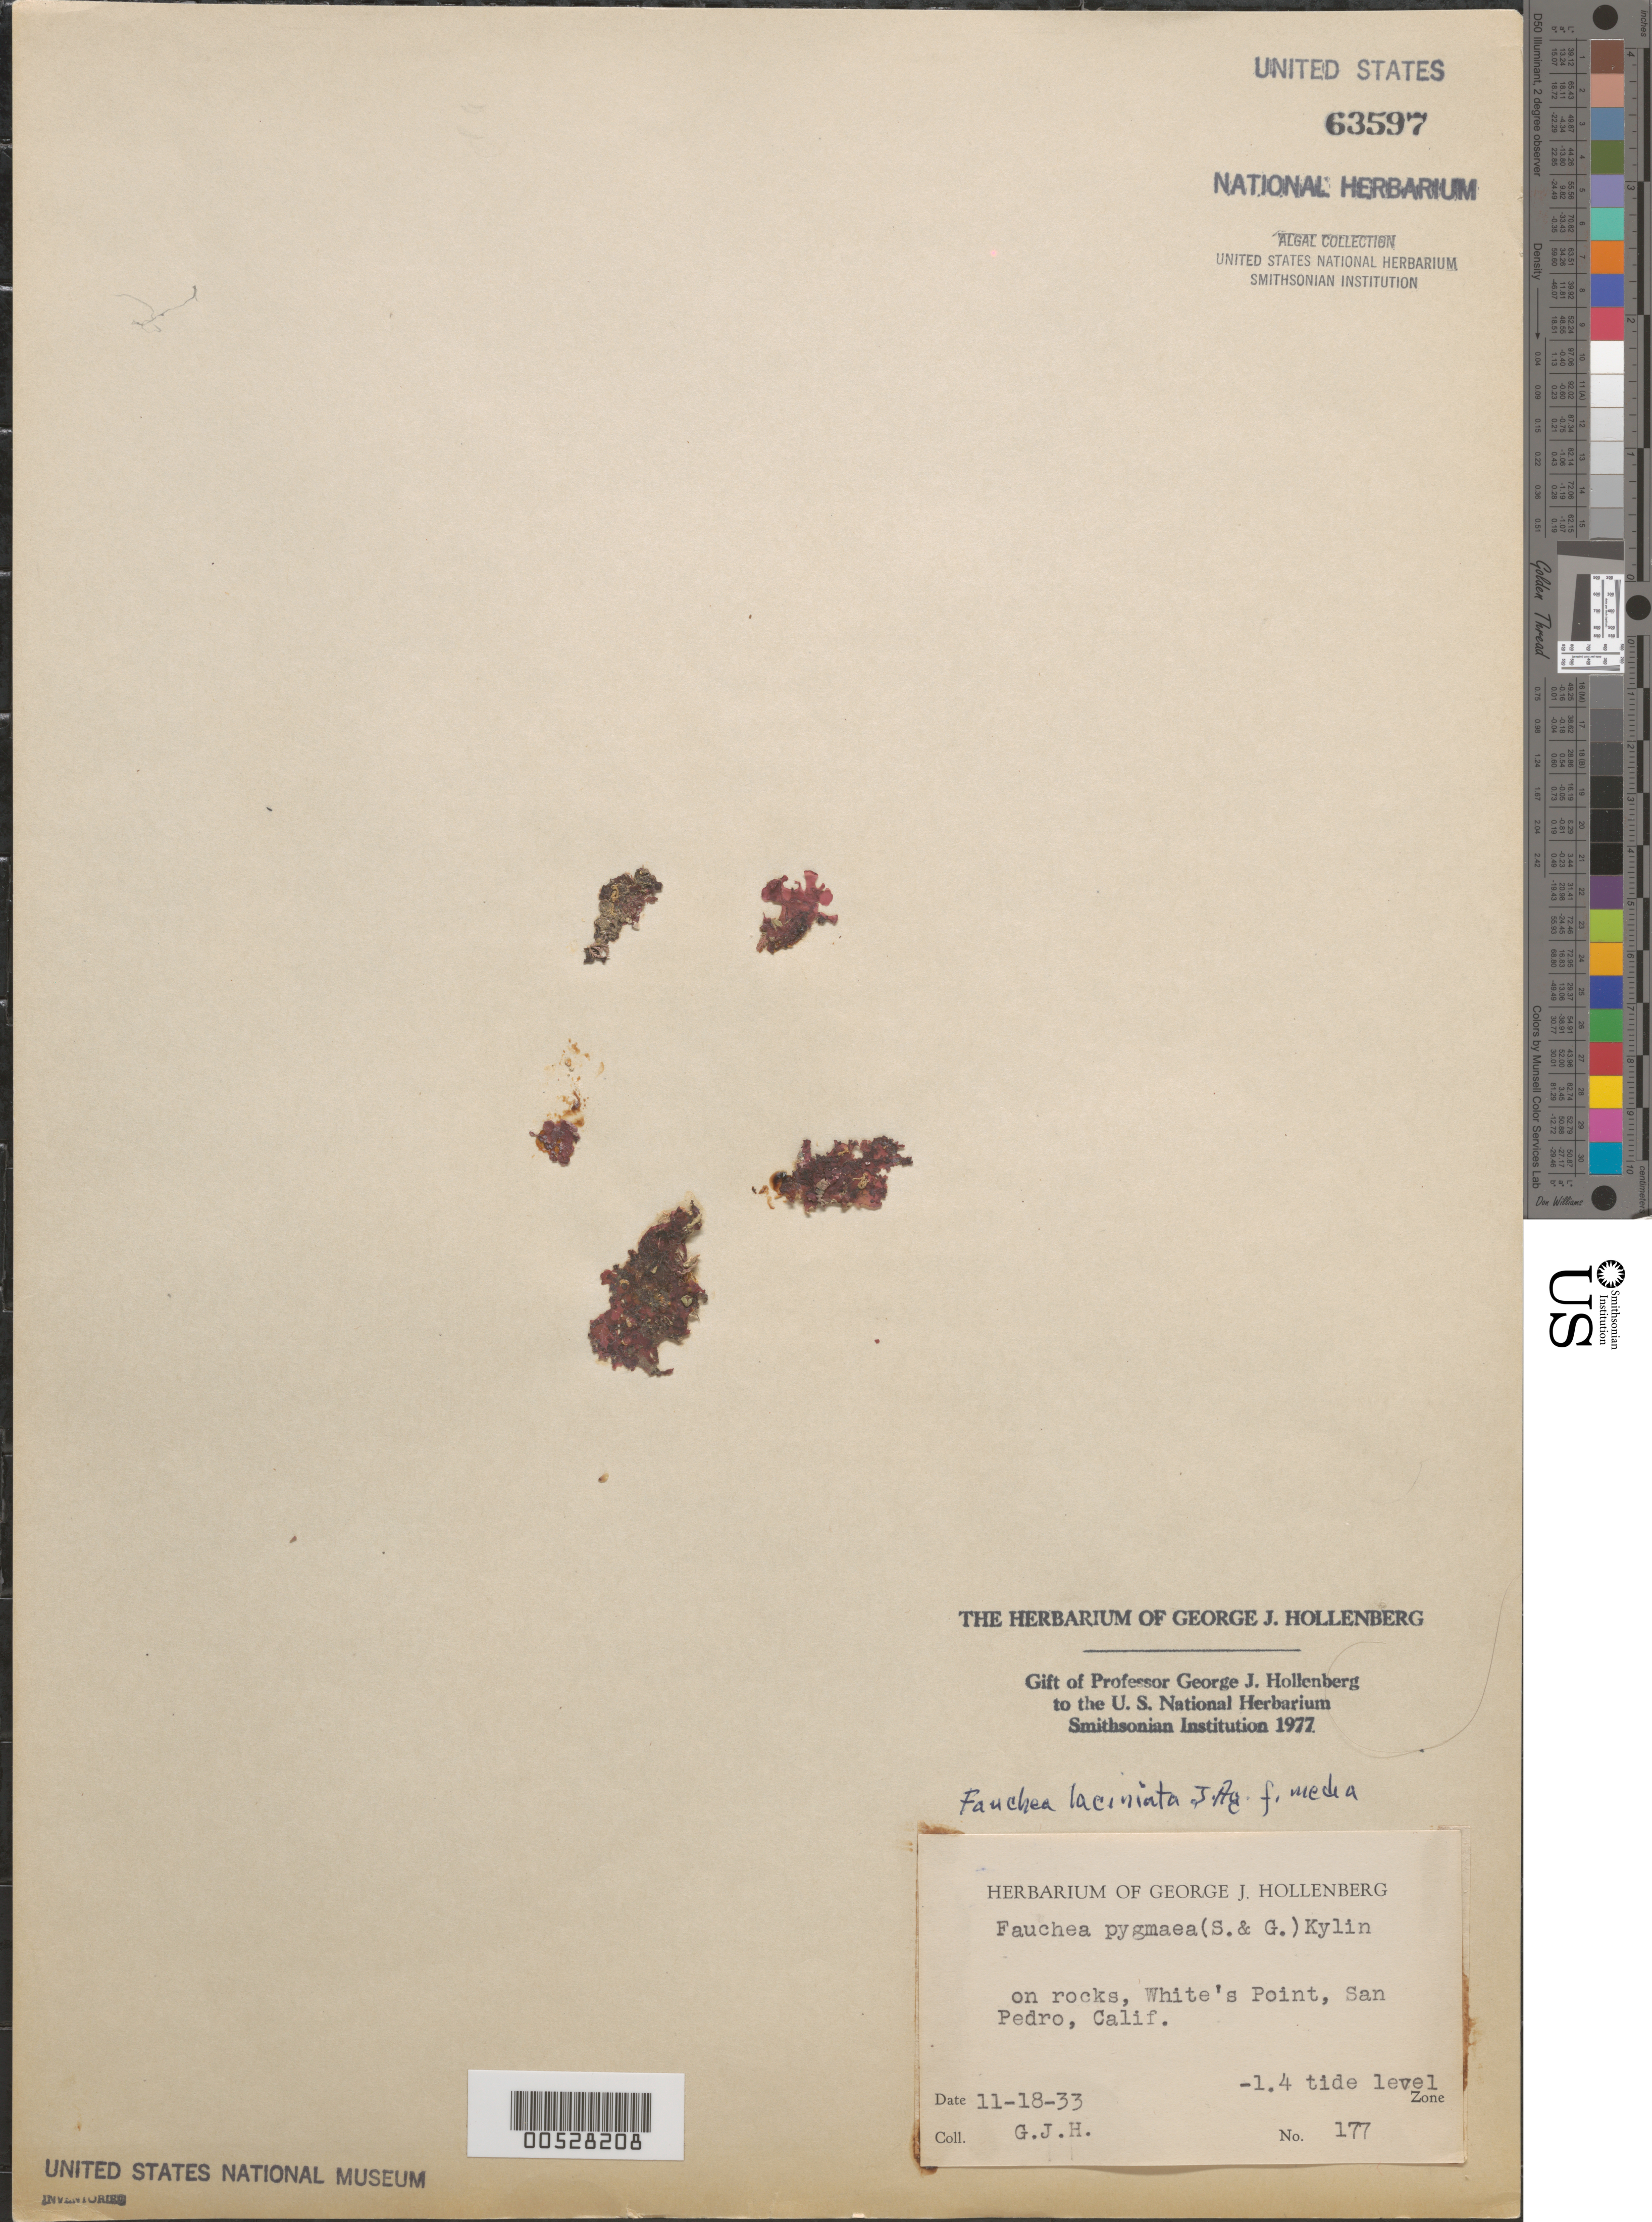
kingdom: Plantae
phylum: Rhodophyta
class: Florideophyceae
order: Rhodymeniales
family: Faucheaceae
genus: Gloiocladia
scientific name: Gloiocladia laciniata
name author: (J. Agardh) Rodríguez-Prieto & N. Sánchez in Rodríguez-Prieto et al.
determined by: Algae name updating Project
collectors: G. Hollenberg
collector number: GJH 177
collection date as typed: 18 Nov 1933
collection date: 1933-11-18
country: United States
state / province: California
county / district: Los Angeles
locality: White's Point, San Pedro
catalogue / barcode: US 63597